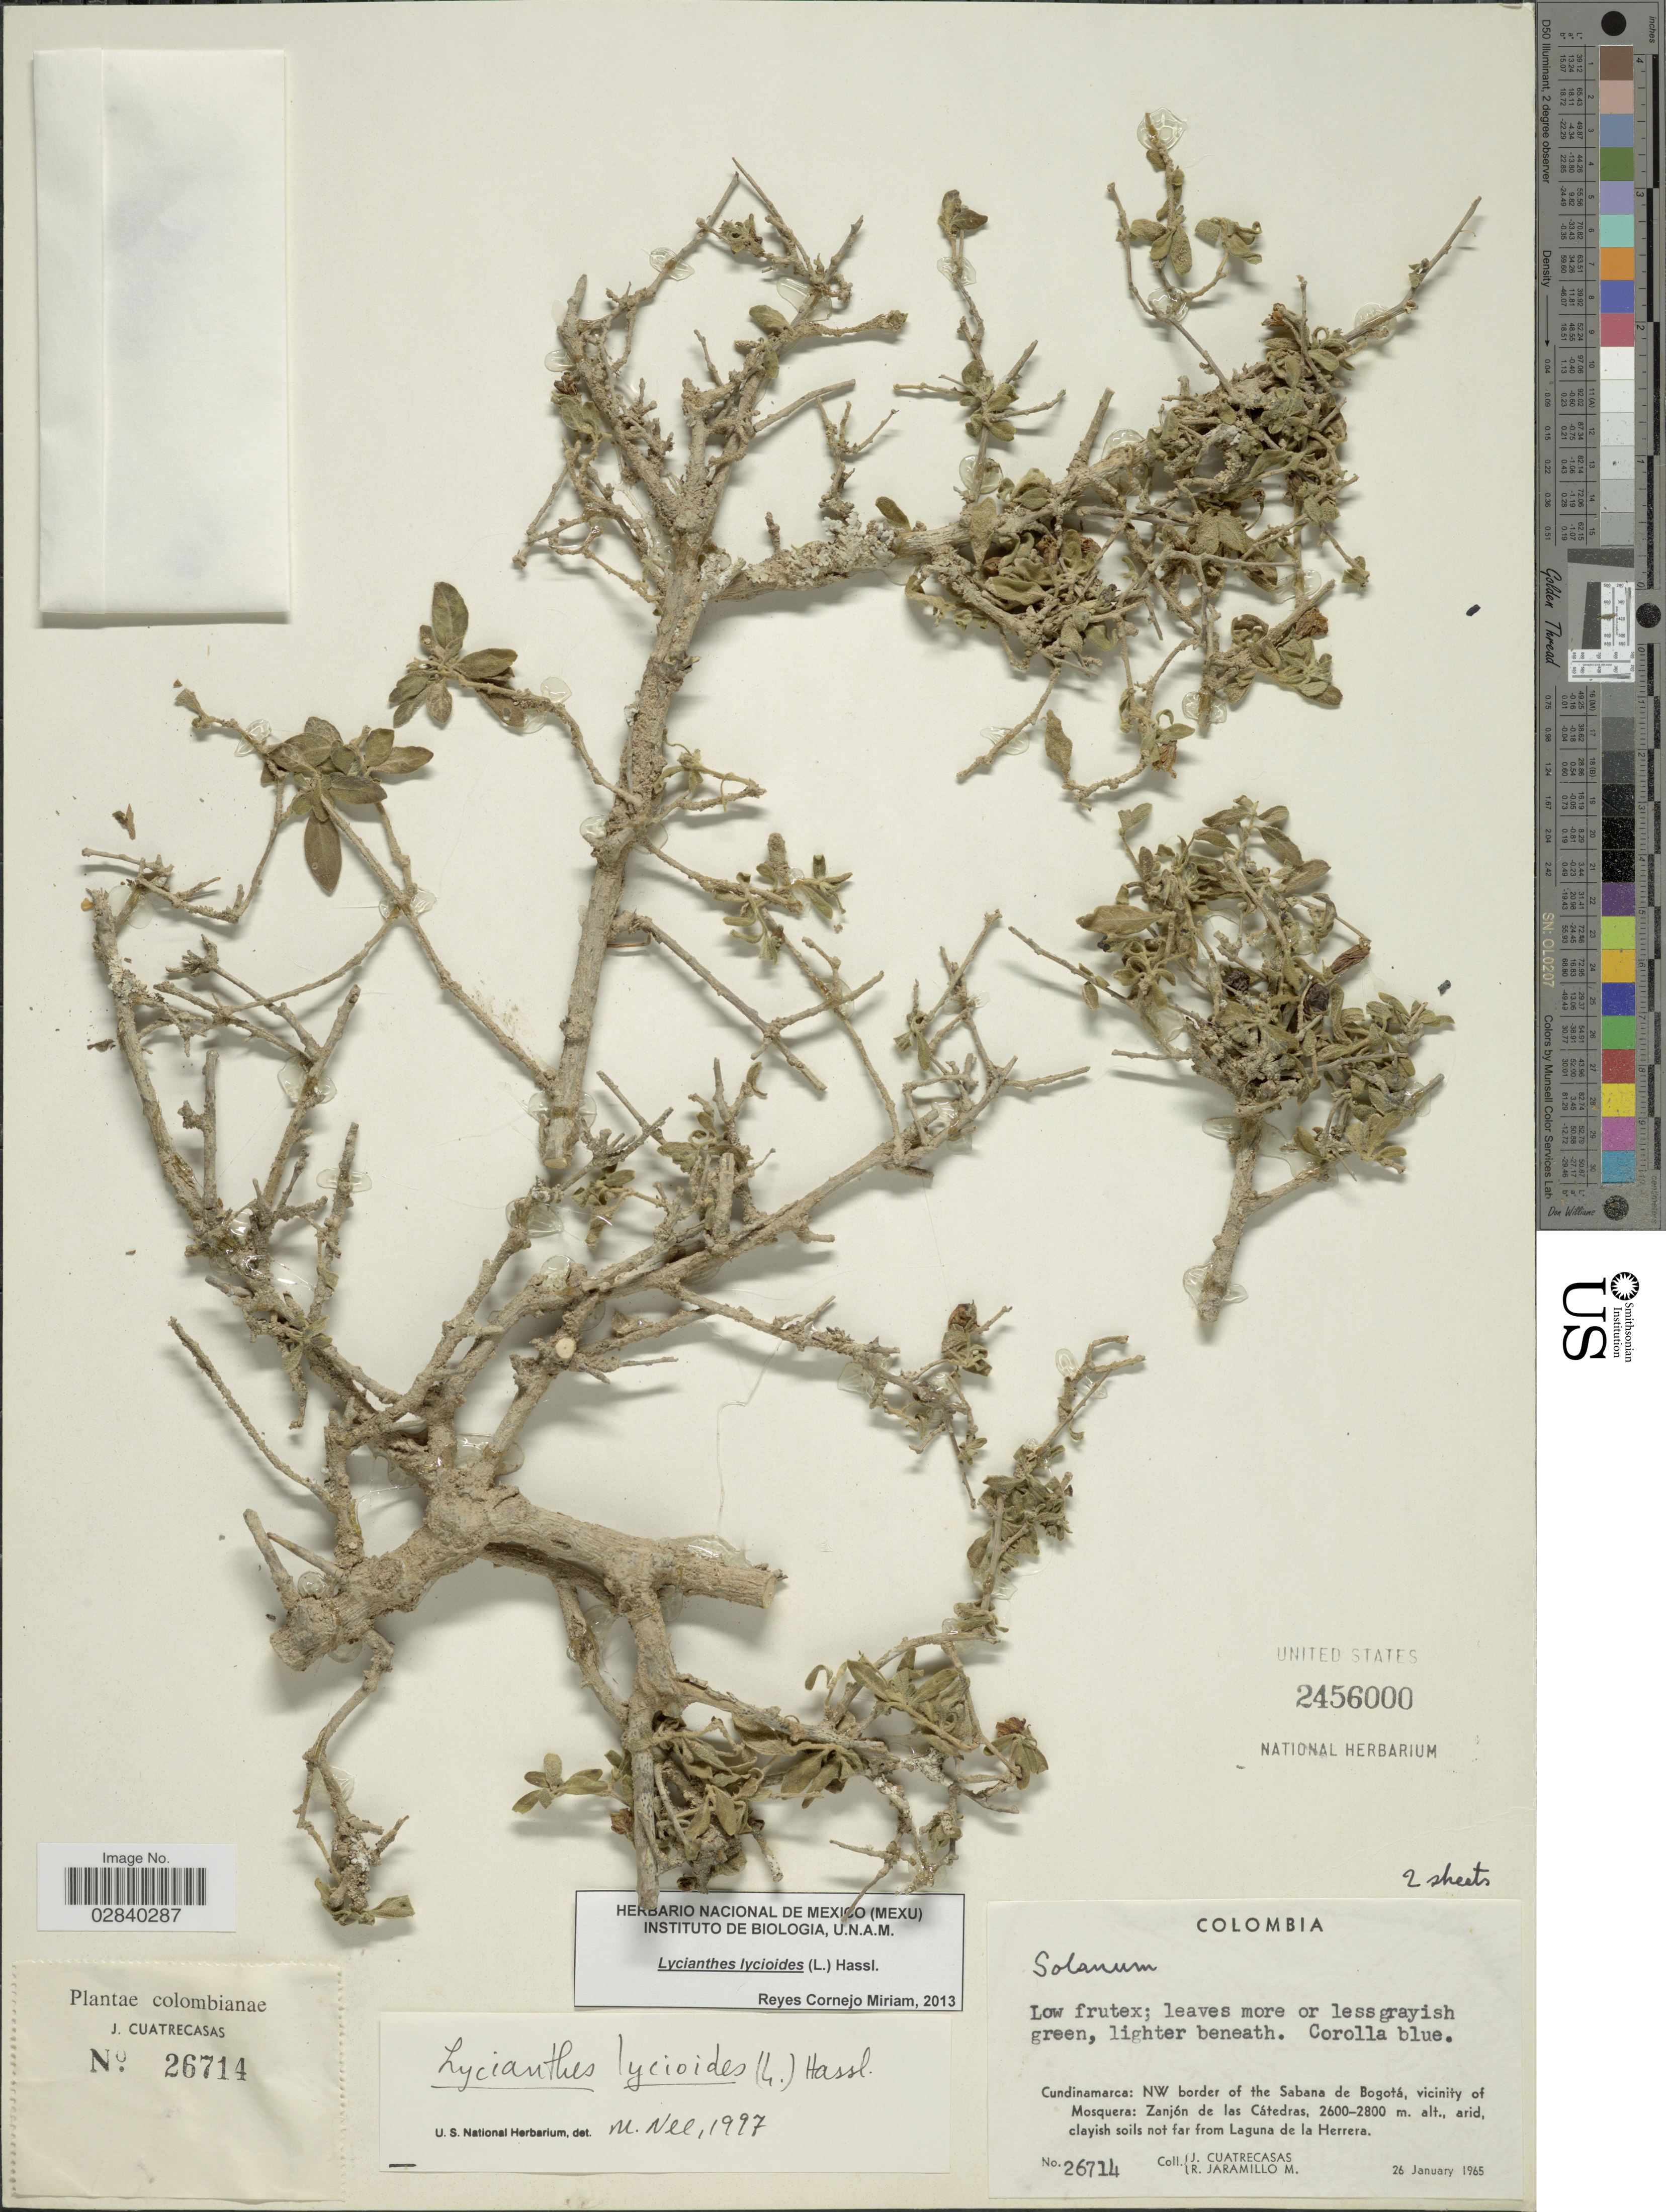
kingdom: Plantae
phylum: Tracheophyta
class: Magnoliopsida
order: Solanales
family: Solanaceae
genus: Lycianthes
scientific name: Lycianthes lycioides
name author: (L.) Hassl.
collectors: J. Cuatrecasas & R. Jaramillo M.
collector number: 26714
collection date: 1965-01-26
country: Colombia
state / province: Cundinamarca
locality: NW border of the Sabana de Bogotá, vicinity of Mosquera: Zanjón de las Cátedras, clayish soils not far from Laguna de la Herrera.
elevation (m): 2600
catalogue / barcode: US 2456000